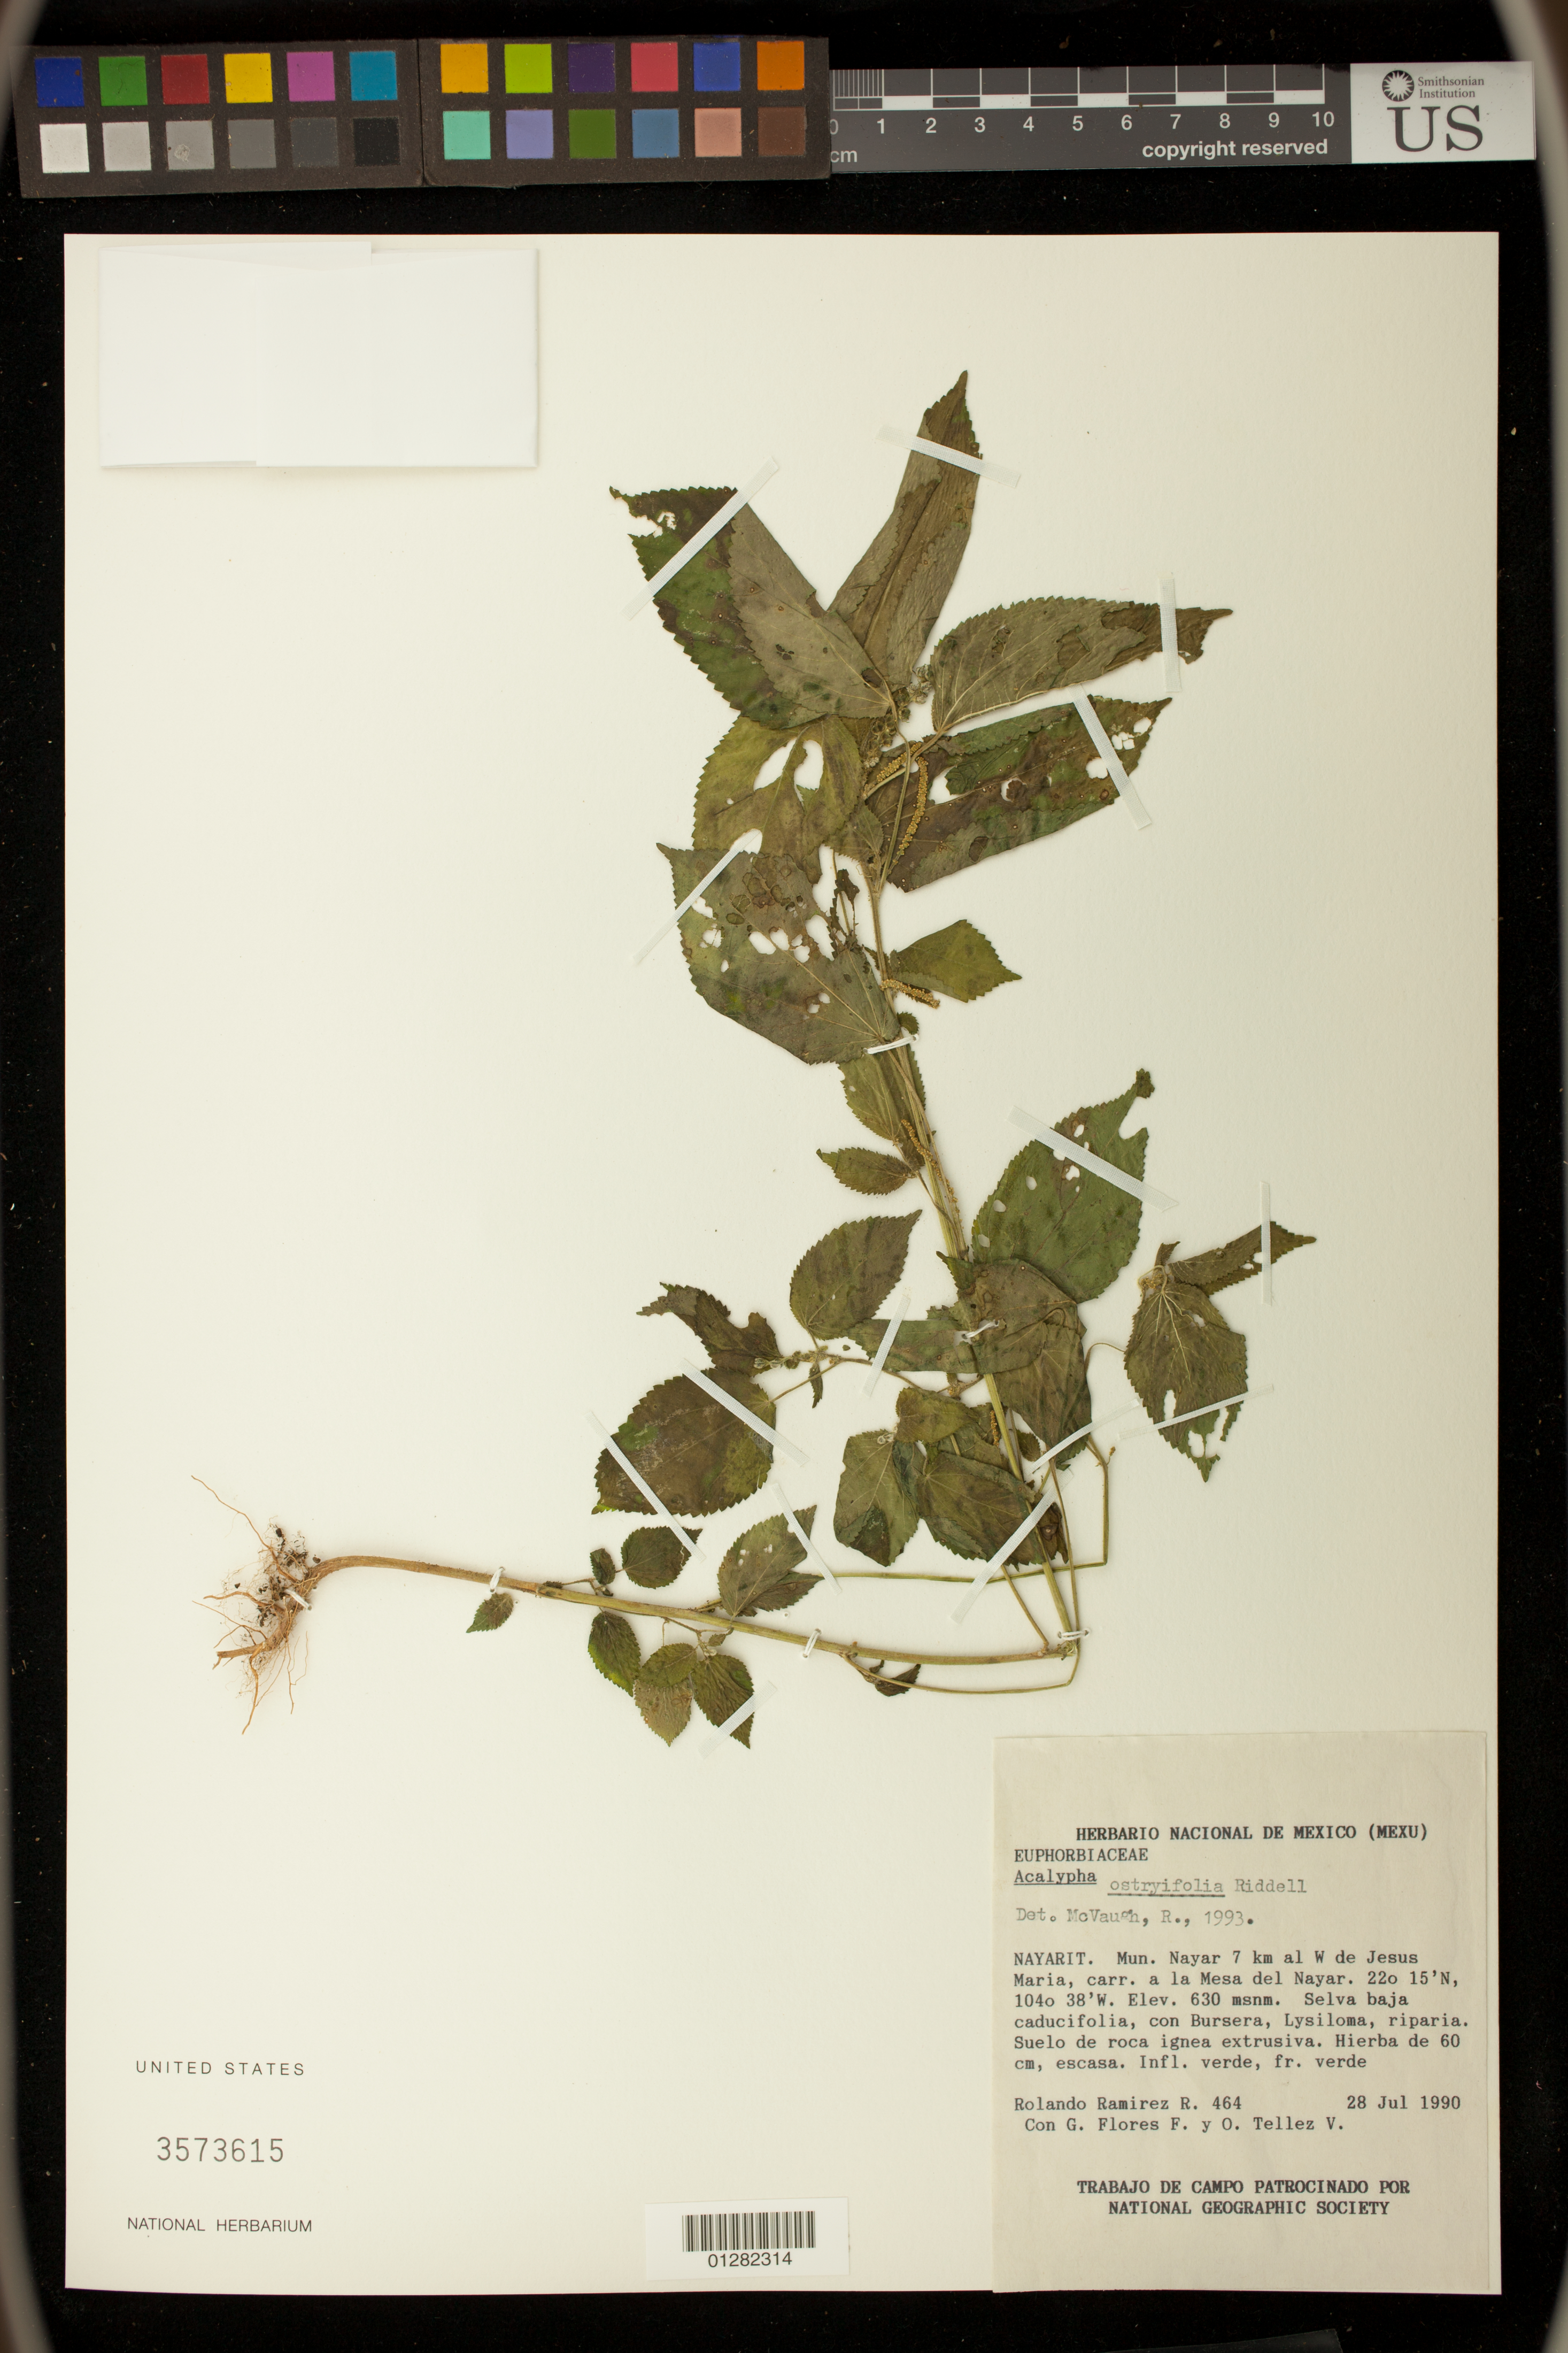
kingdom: Plantae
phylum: Tracheophyta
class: Magnoliopsida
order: Malpighiales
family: Euphorbiaceae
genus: Acalypha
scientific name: Acalypha ostryifolia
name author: Ridd.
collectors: I. L. Wiggins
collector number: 464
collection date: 1990-07-28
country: Mexico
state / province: Nayarit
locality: Mun. Nayar 7 km al W de Jesus Maria, carr. a la Mesa del Nayar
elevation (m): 630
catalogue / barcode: US 3573615